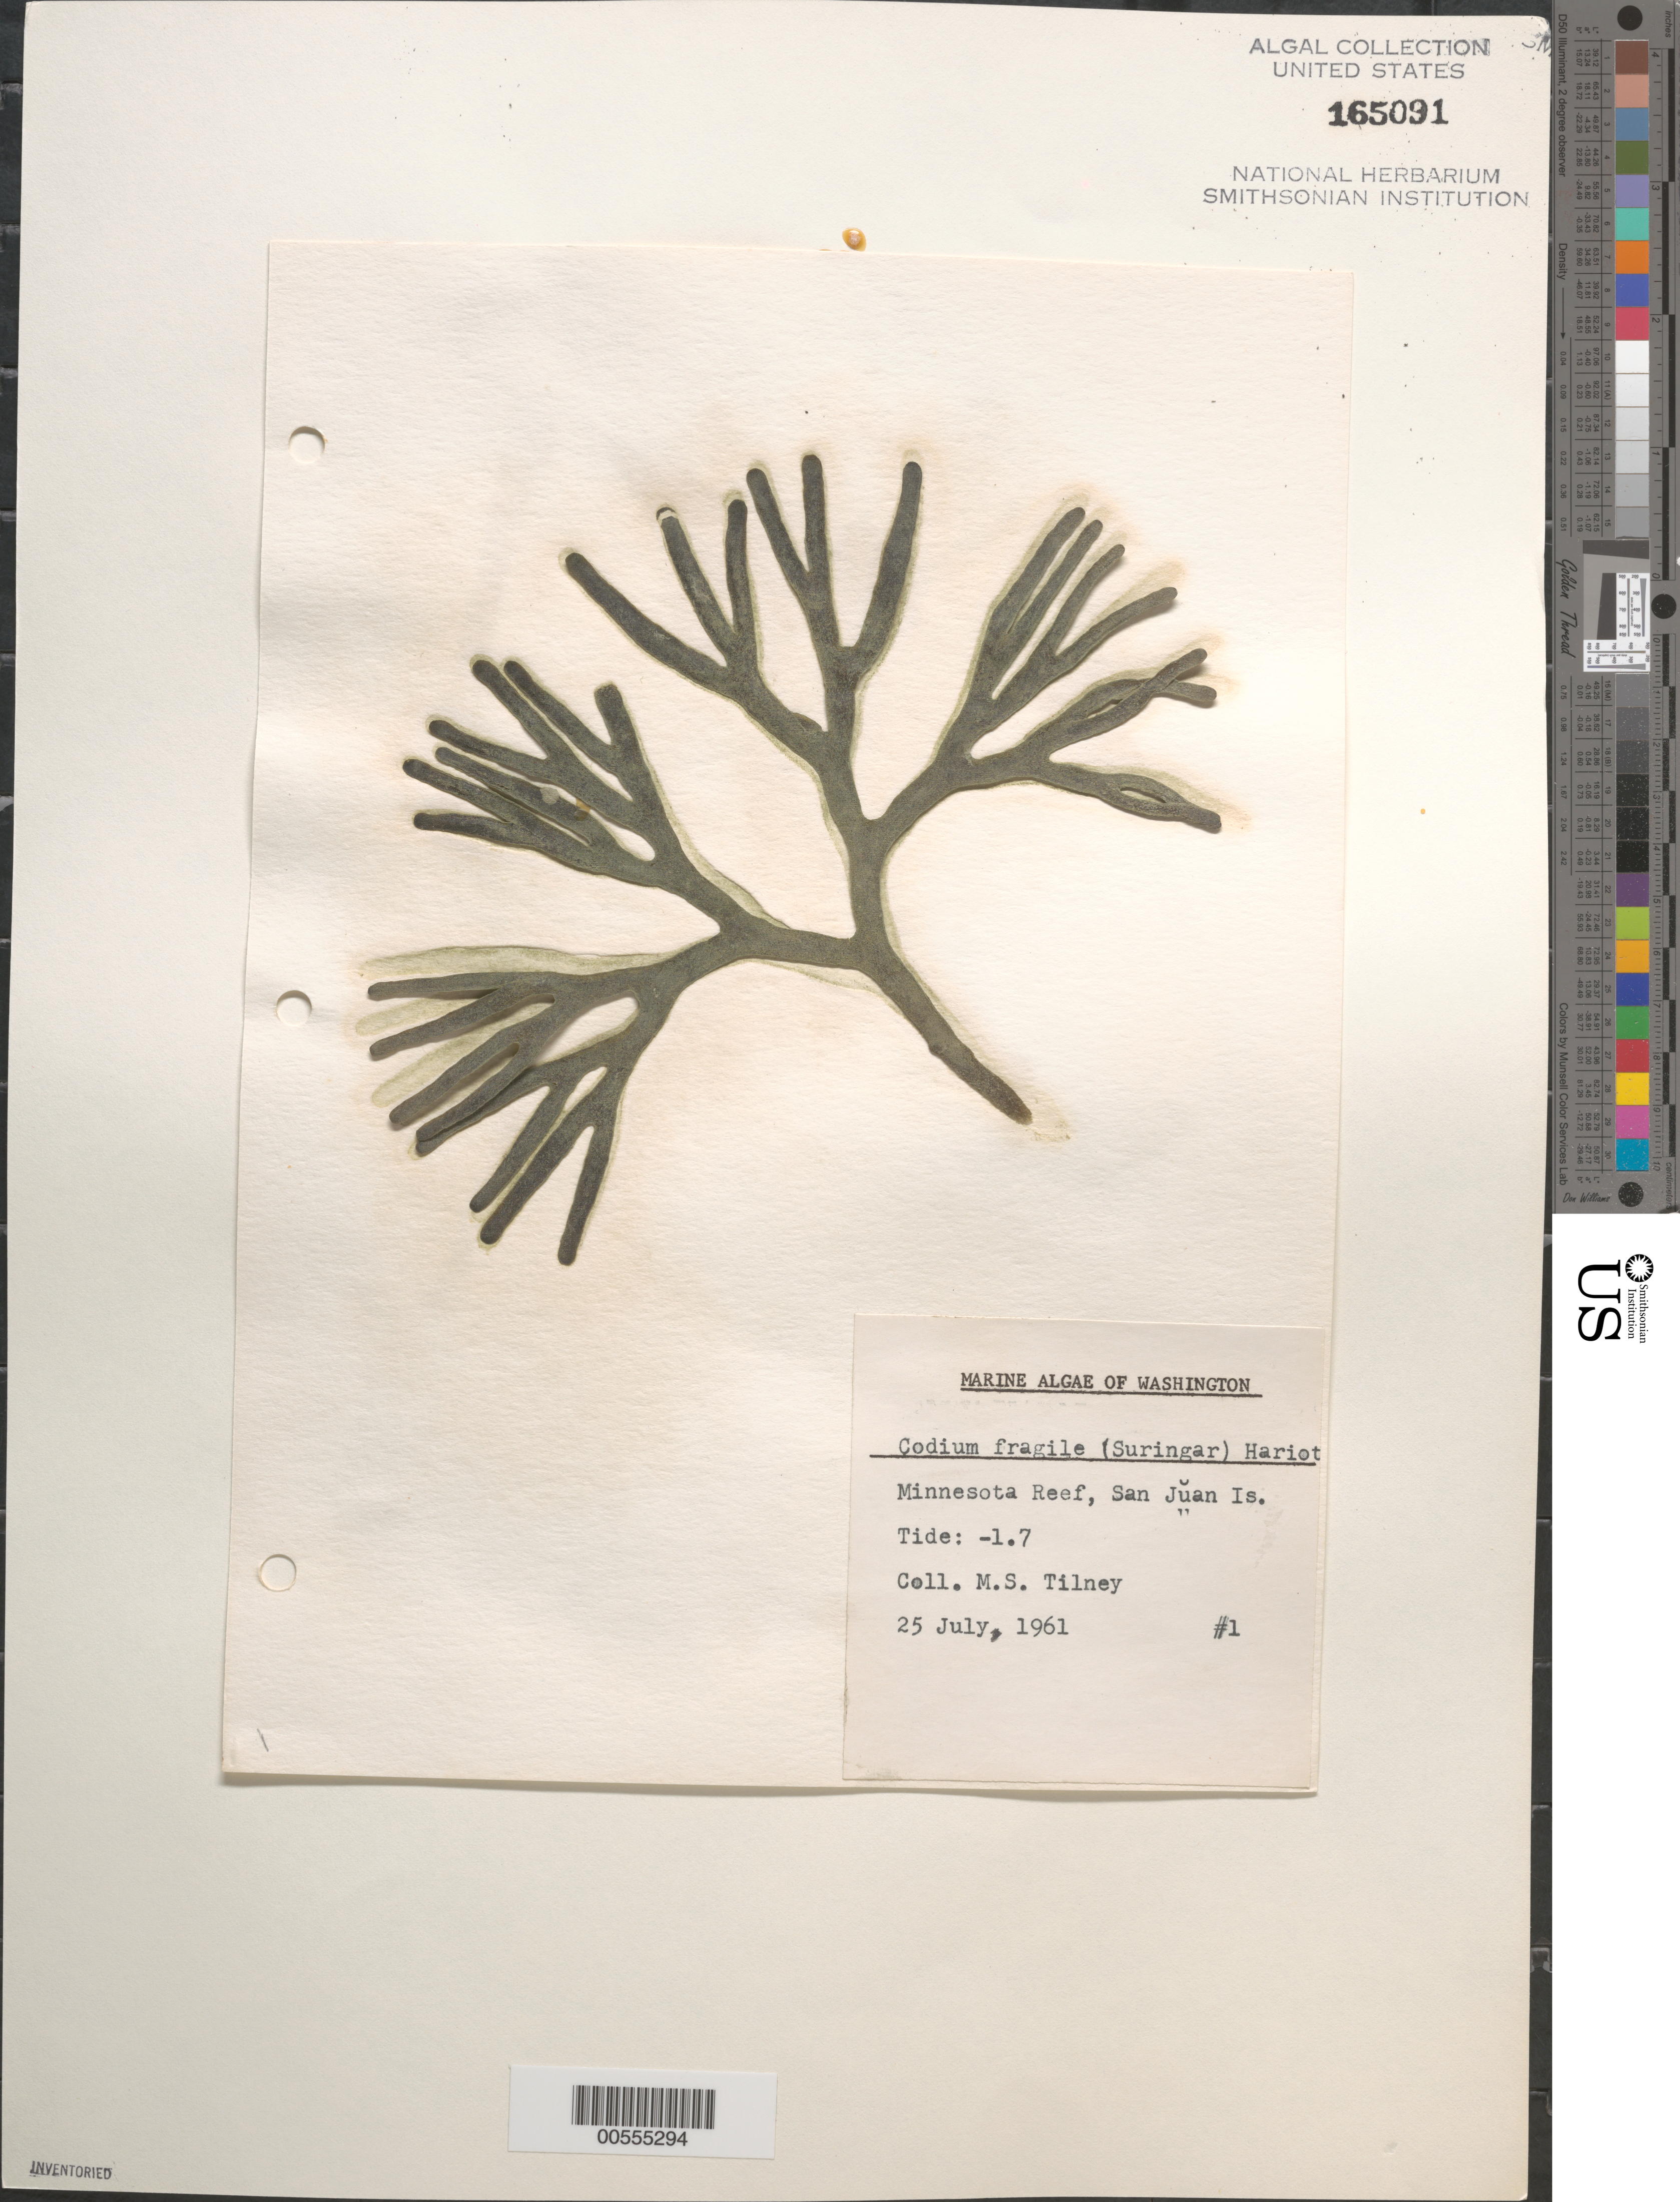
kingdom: Plantae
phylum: Chlorophyta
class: Ulvophyceae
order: Bryopsidales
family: Codiaceae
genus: Codium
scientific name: Codium fragile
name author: (Suringar) P. Hariot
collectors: M. Tilney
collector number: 1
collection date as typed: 25 Jul 1961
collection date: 1961-07-25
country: United States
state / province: Washington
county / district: San Juan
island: San Juan Island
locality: Minnesota Reef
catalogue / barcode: US 165091